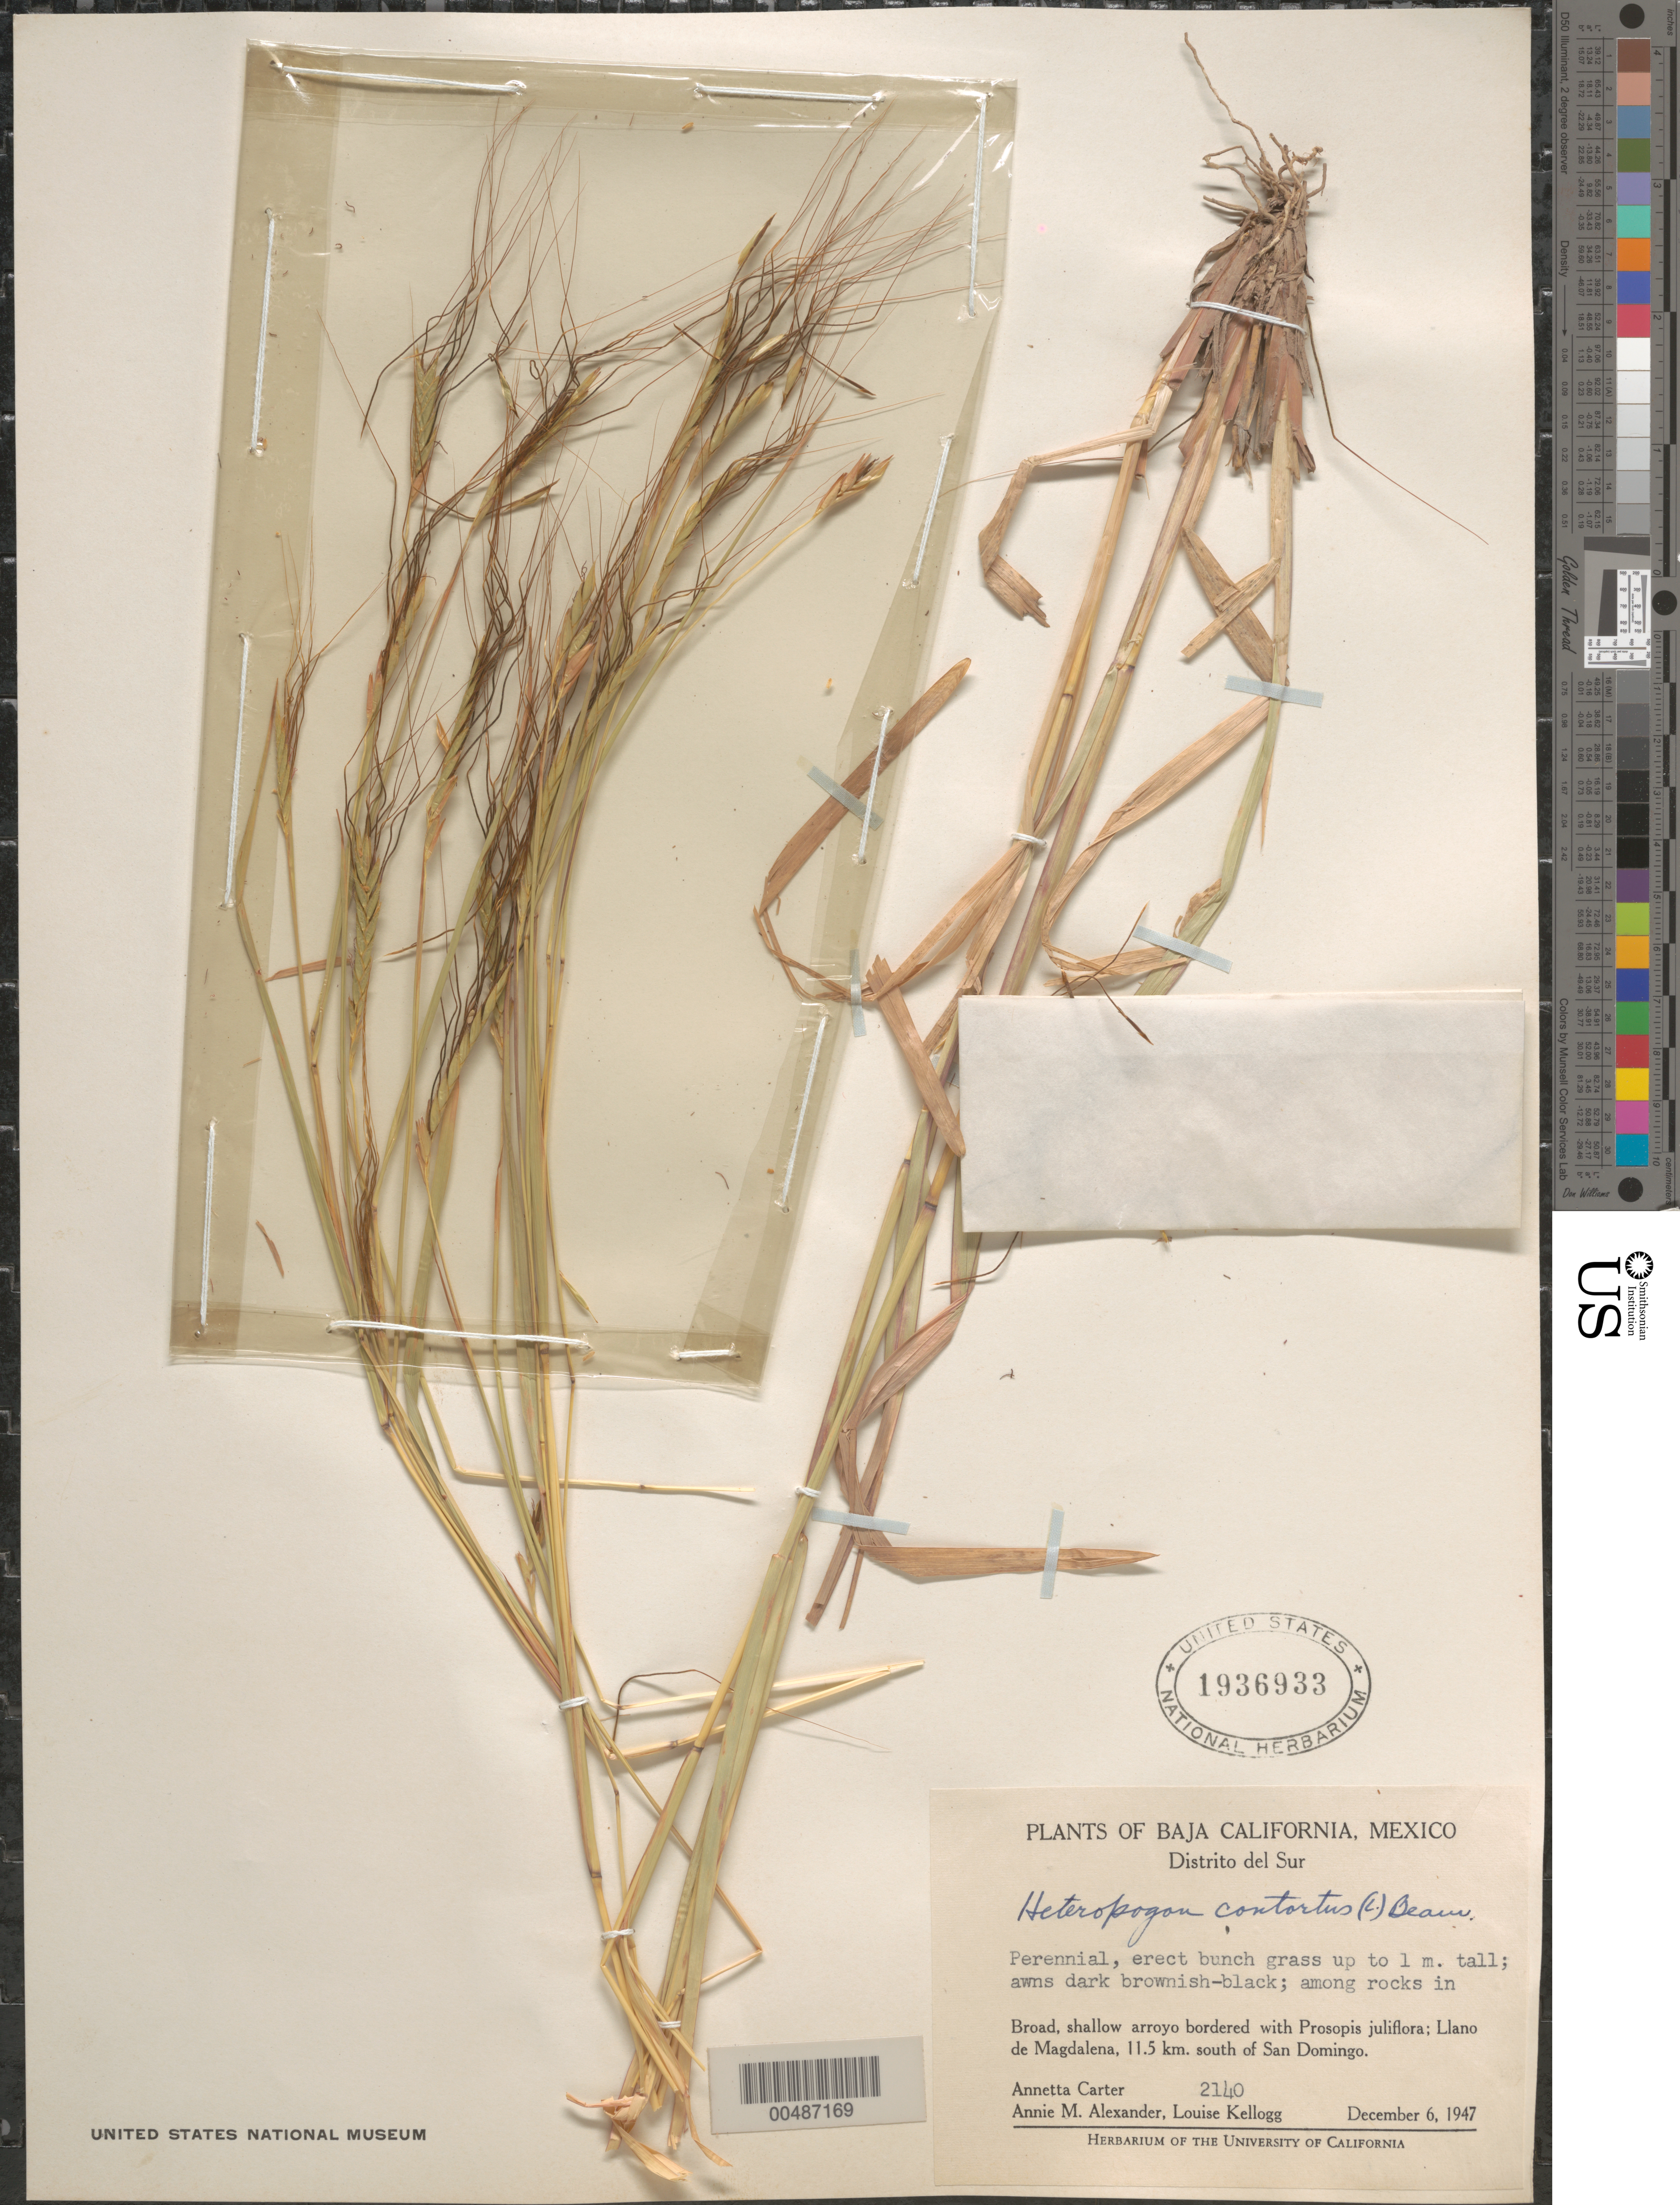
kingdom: Plantae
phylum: Tracheophyta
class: Liliopsida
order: Poales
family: Poaceae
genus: Heteropogon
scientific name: Heteropogon contortus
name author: (L.) P. Beauv. ex Roem. & Schult.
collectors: A. M. Carter, A. M. Alexander & L. Kellogg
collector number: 2140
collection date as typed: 6 Dec 1947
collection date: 1947-12-06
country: Mexico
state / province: Baja California Sur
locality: Dist del Sur, Llano de Magdalena, 11.5 km S of San Domingo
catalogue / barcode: US 1936933